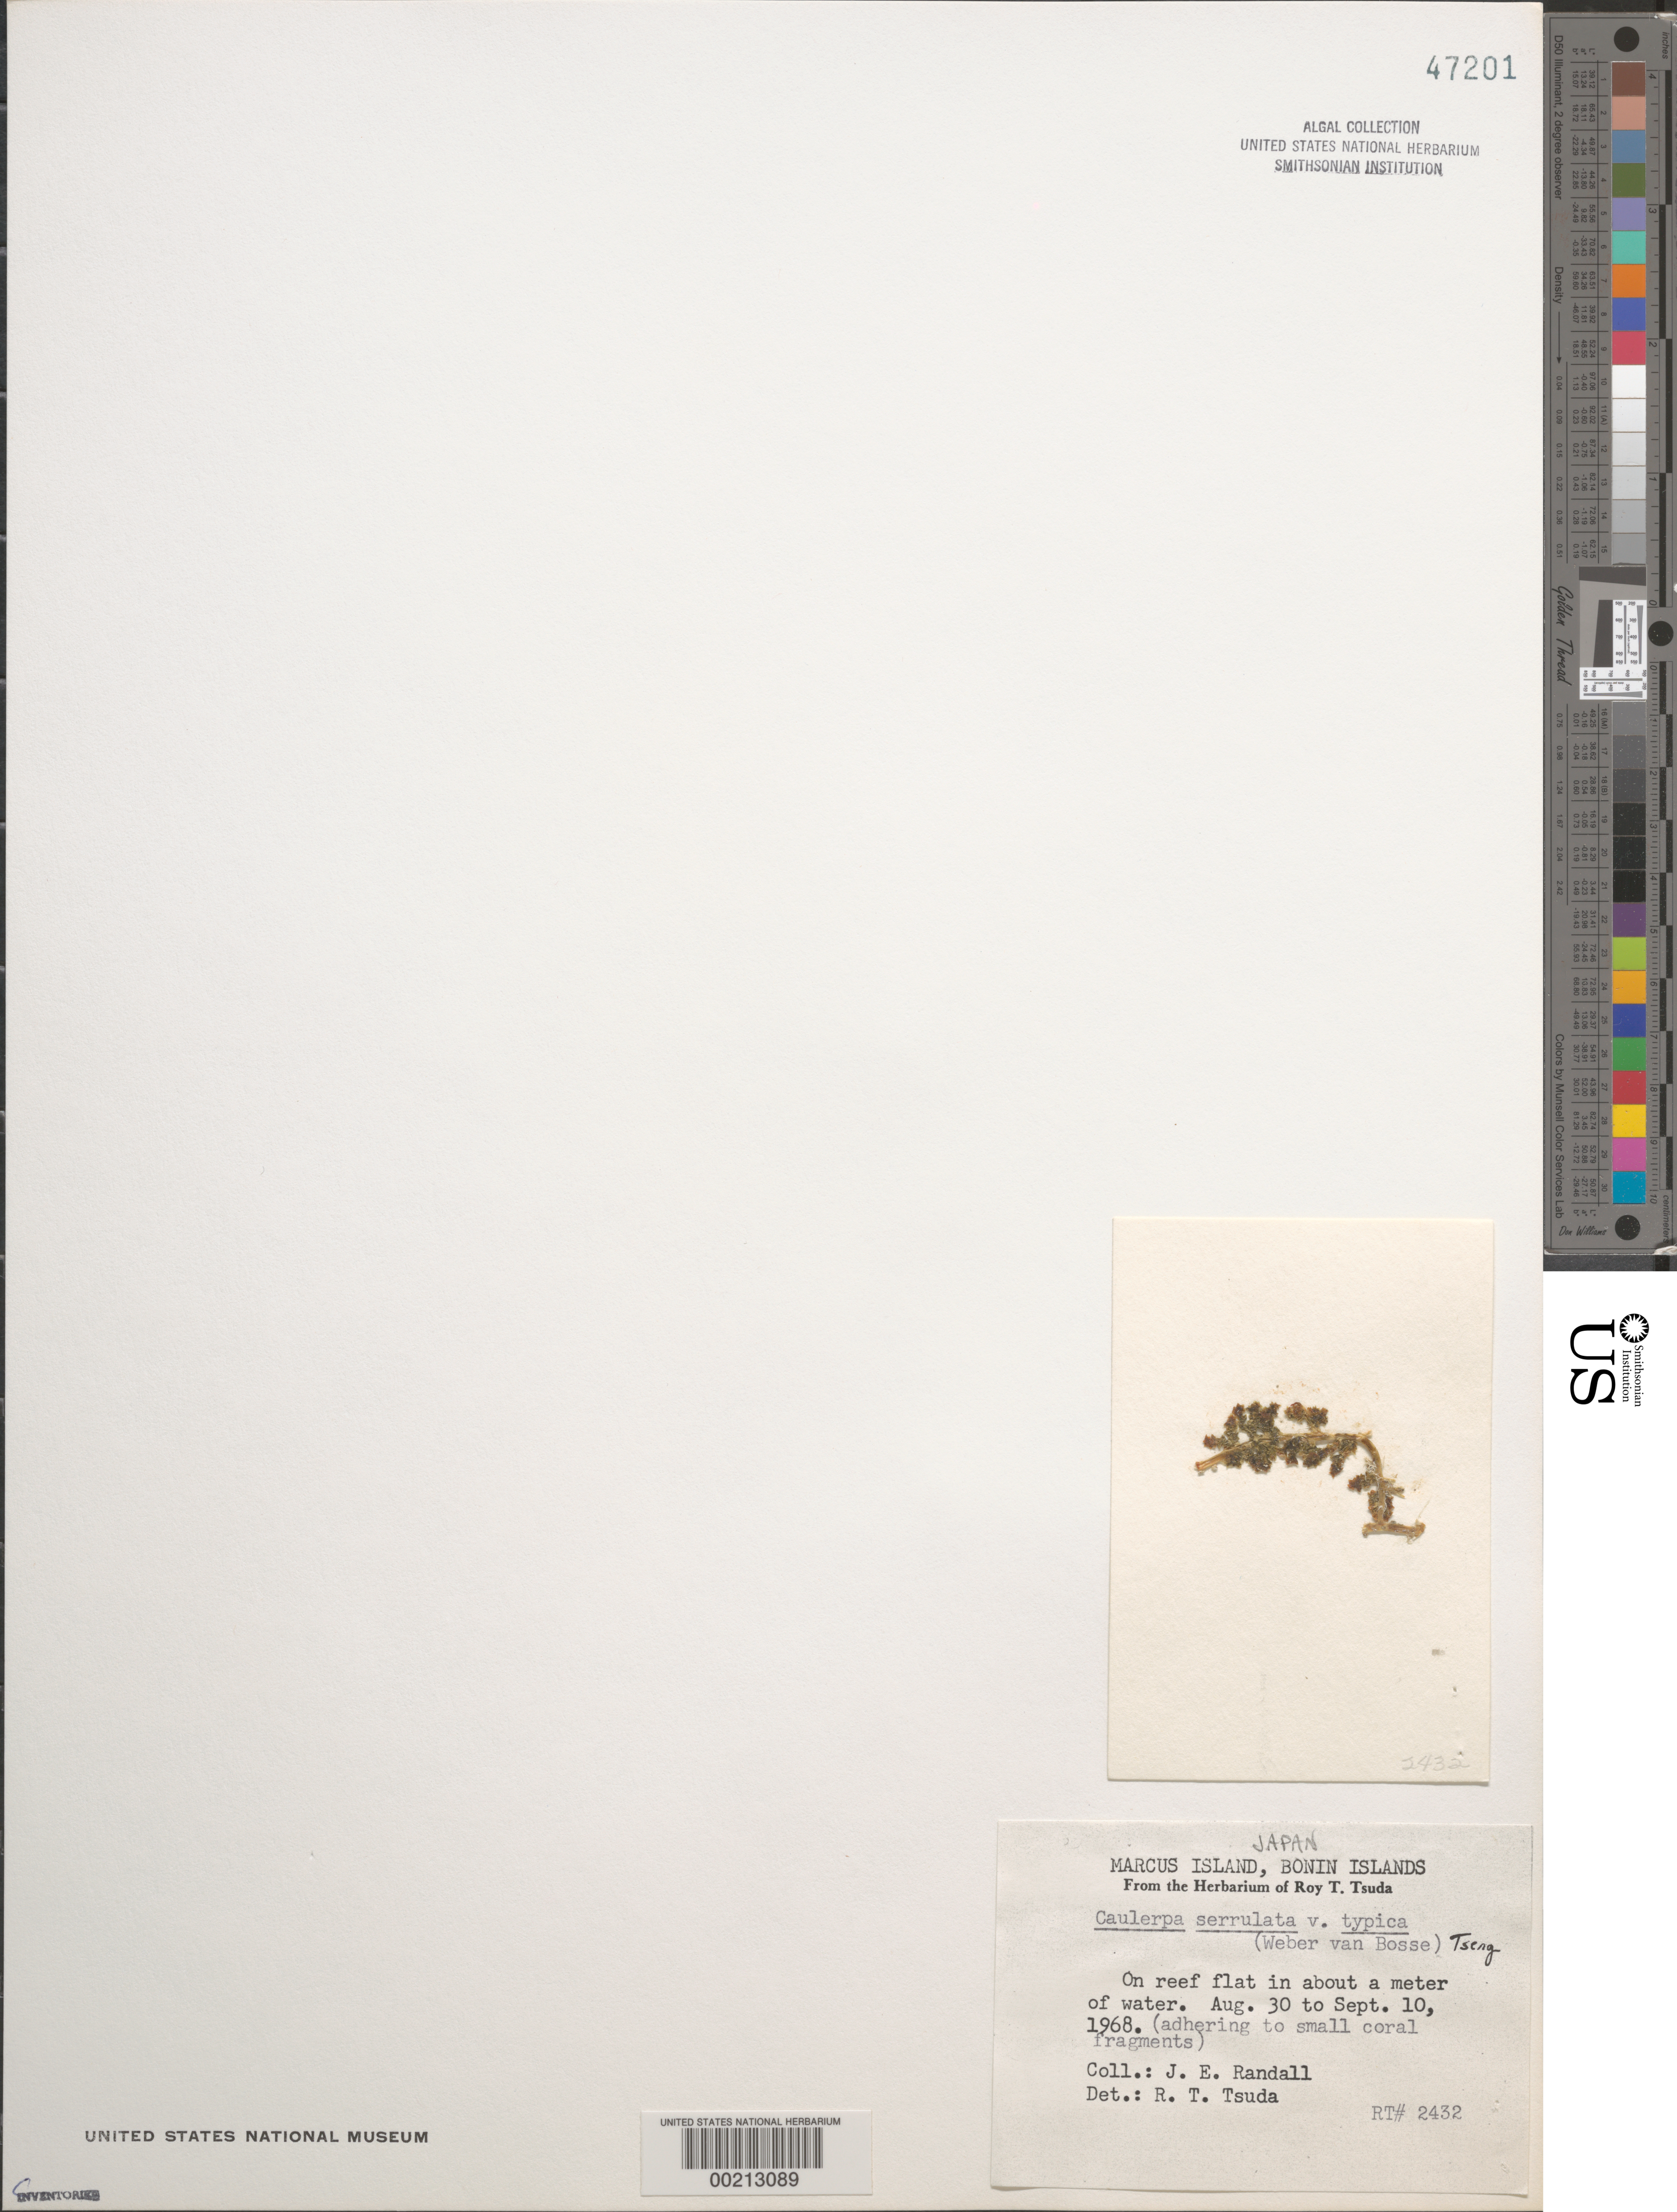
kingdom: Plantae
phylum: Chlorophyta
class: Ulvophyceae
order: Bryopsidales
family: Caulerpaceae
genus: Caulerpa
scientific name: Caulerpa serrulata var. typica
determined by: Tsuda, R. T.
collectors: J. Randall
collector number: Rt 2432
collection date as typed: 30 Aug 1968 TO 10 Sep 1968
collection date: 1968-08-30/1968-09-10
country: Japan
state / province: Tokyo, Federal City of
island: Marcus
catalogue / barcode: US 47201